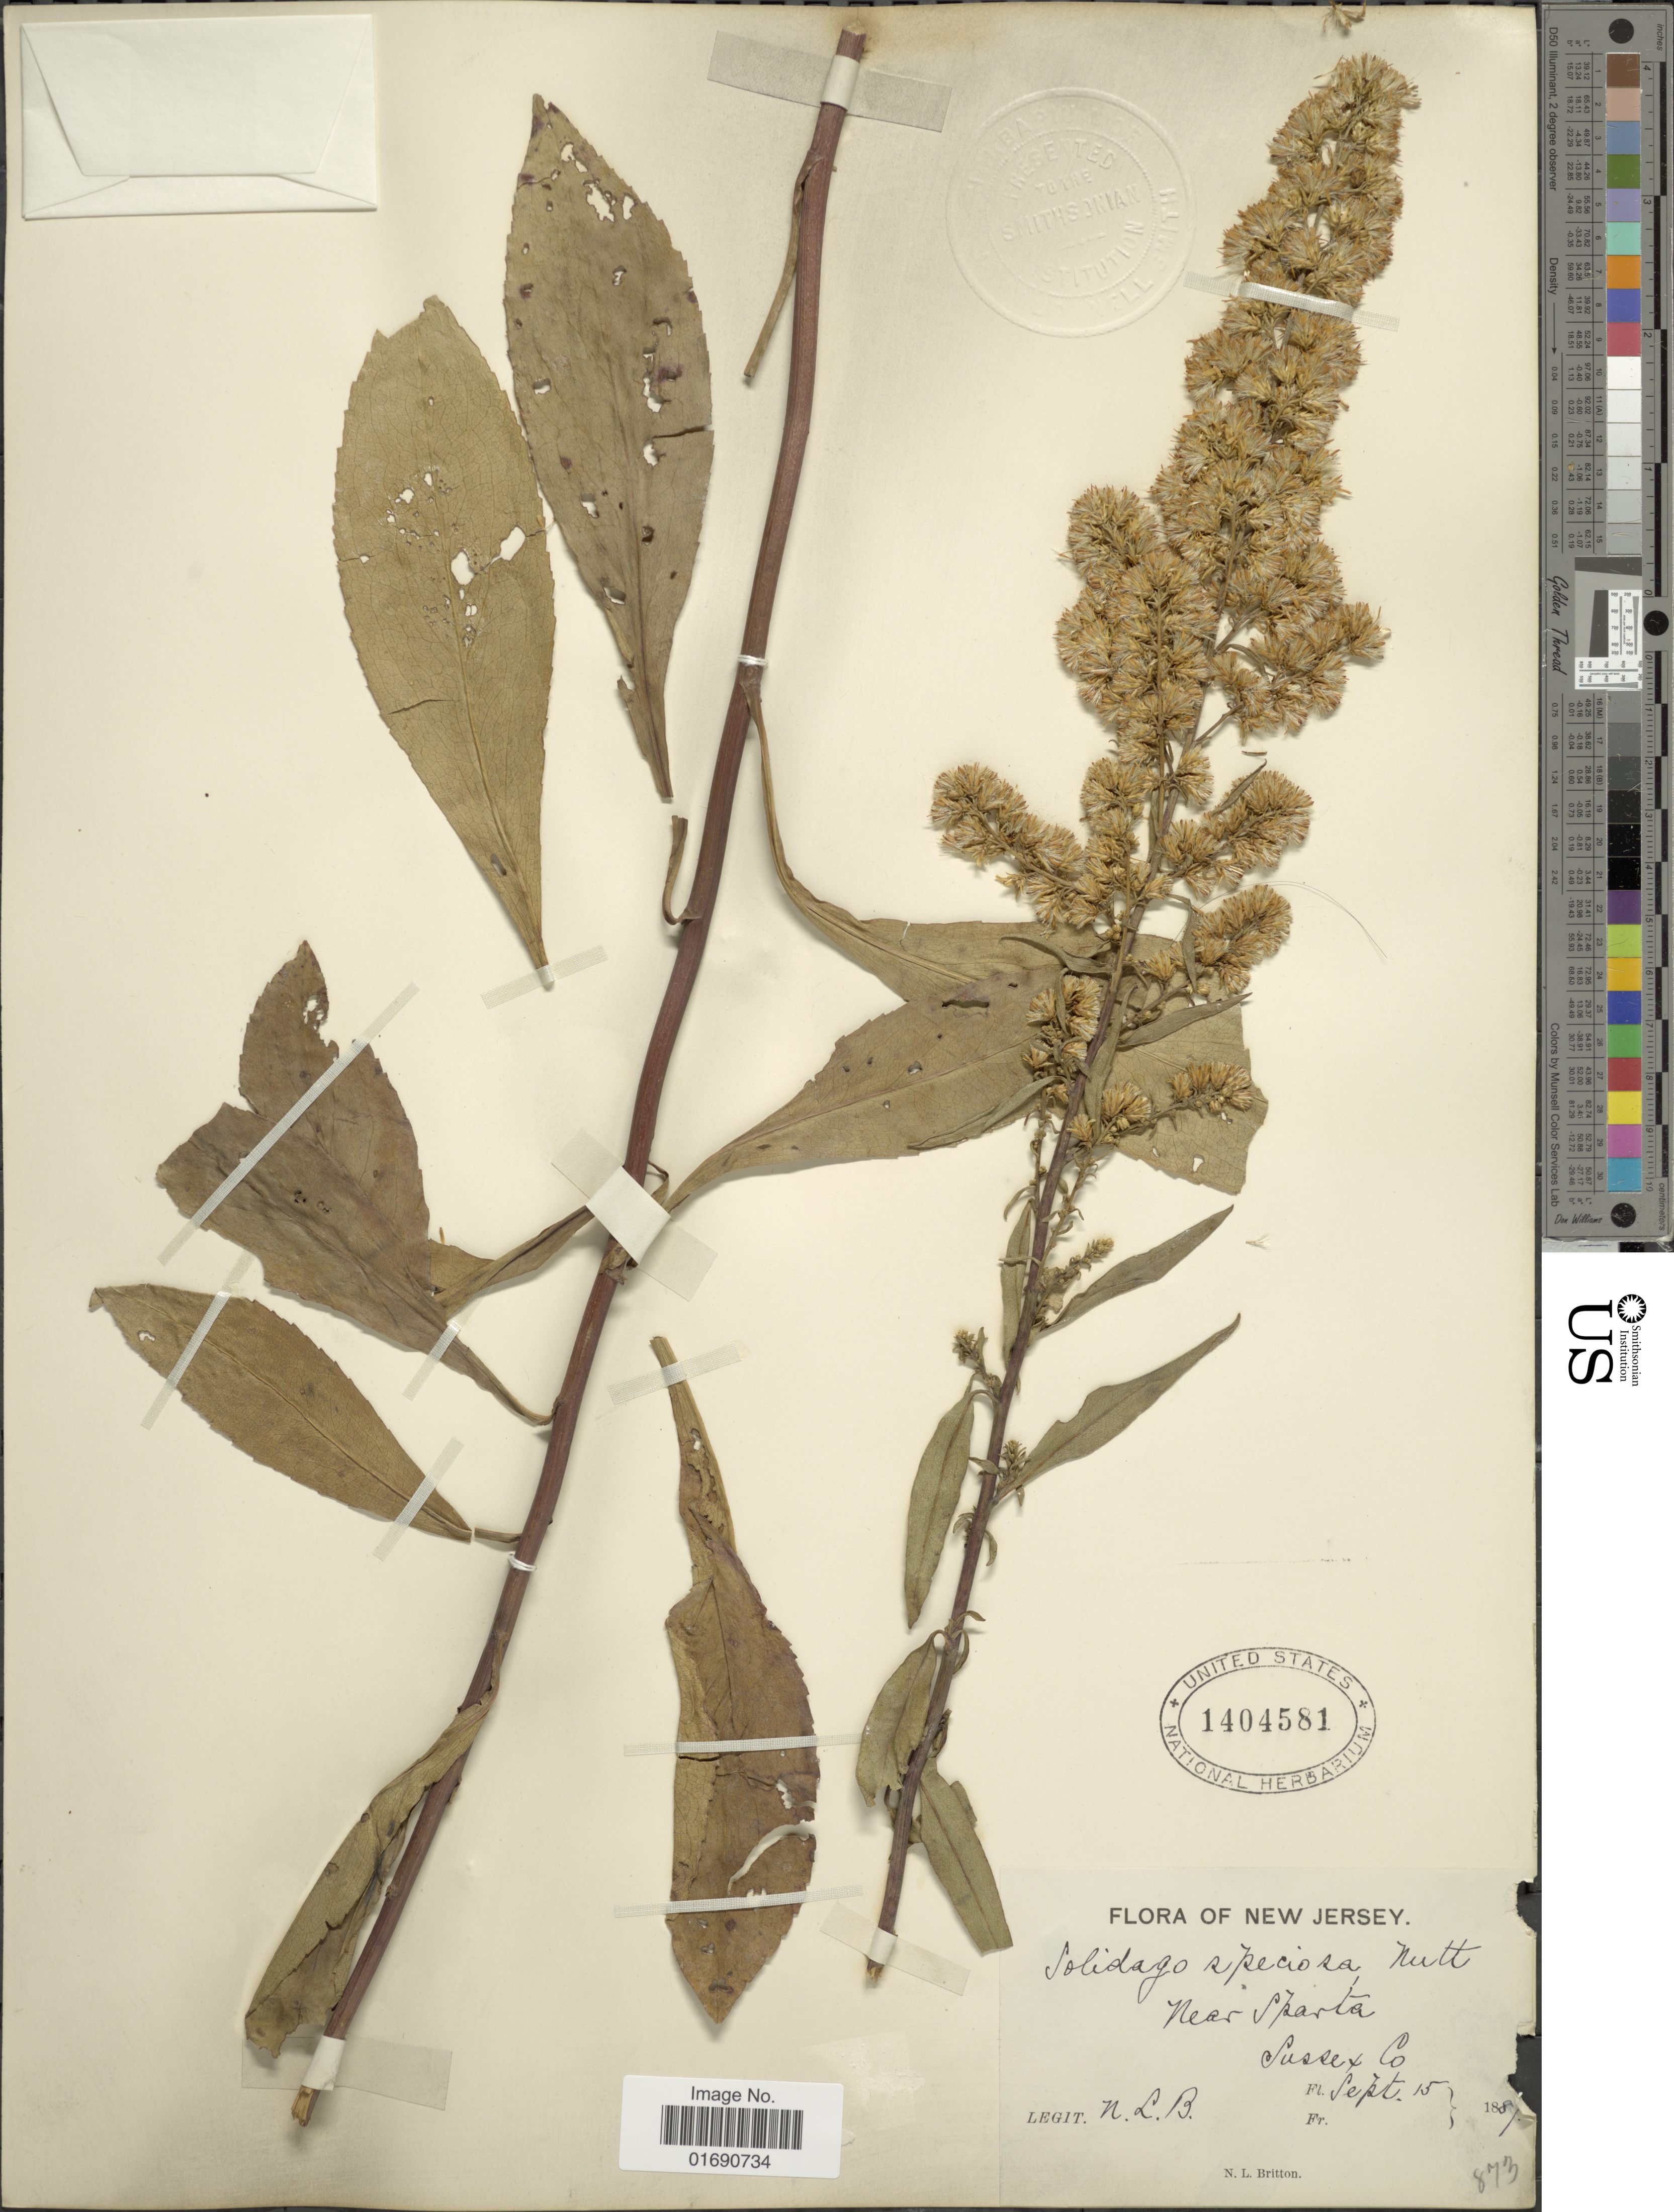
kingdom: Plantae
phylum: Tracheophyta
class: Magnoliopsida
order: Asterales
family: Asteraceae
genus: Solidago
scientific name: Solidago speciosa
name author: Nutt.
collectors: N. Britton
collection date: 1887-09-15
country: United States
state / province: New Jersey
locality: Near Sparta, Sussex Co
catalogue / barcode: US 1404581